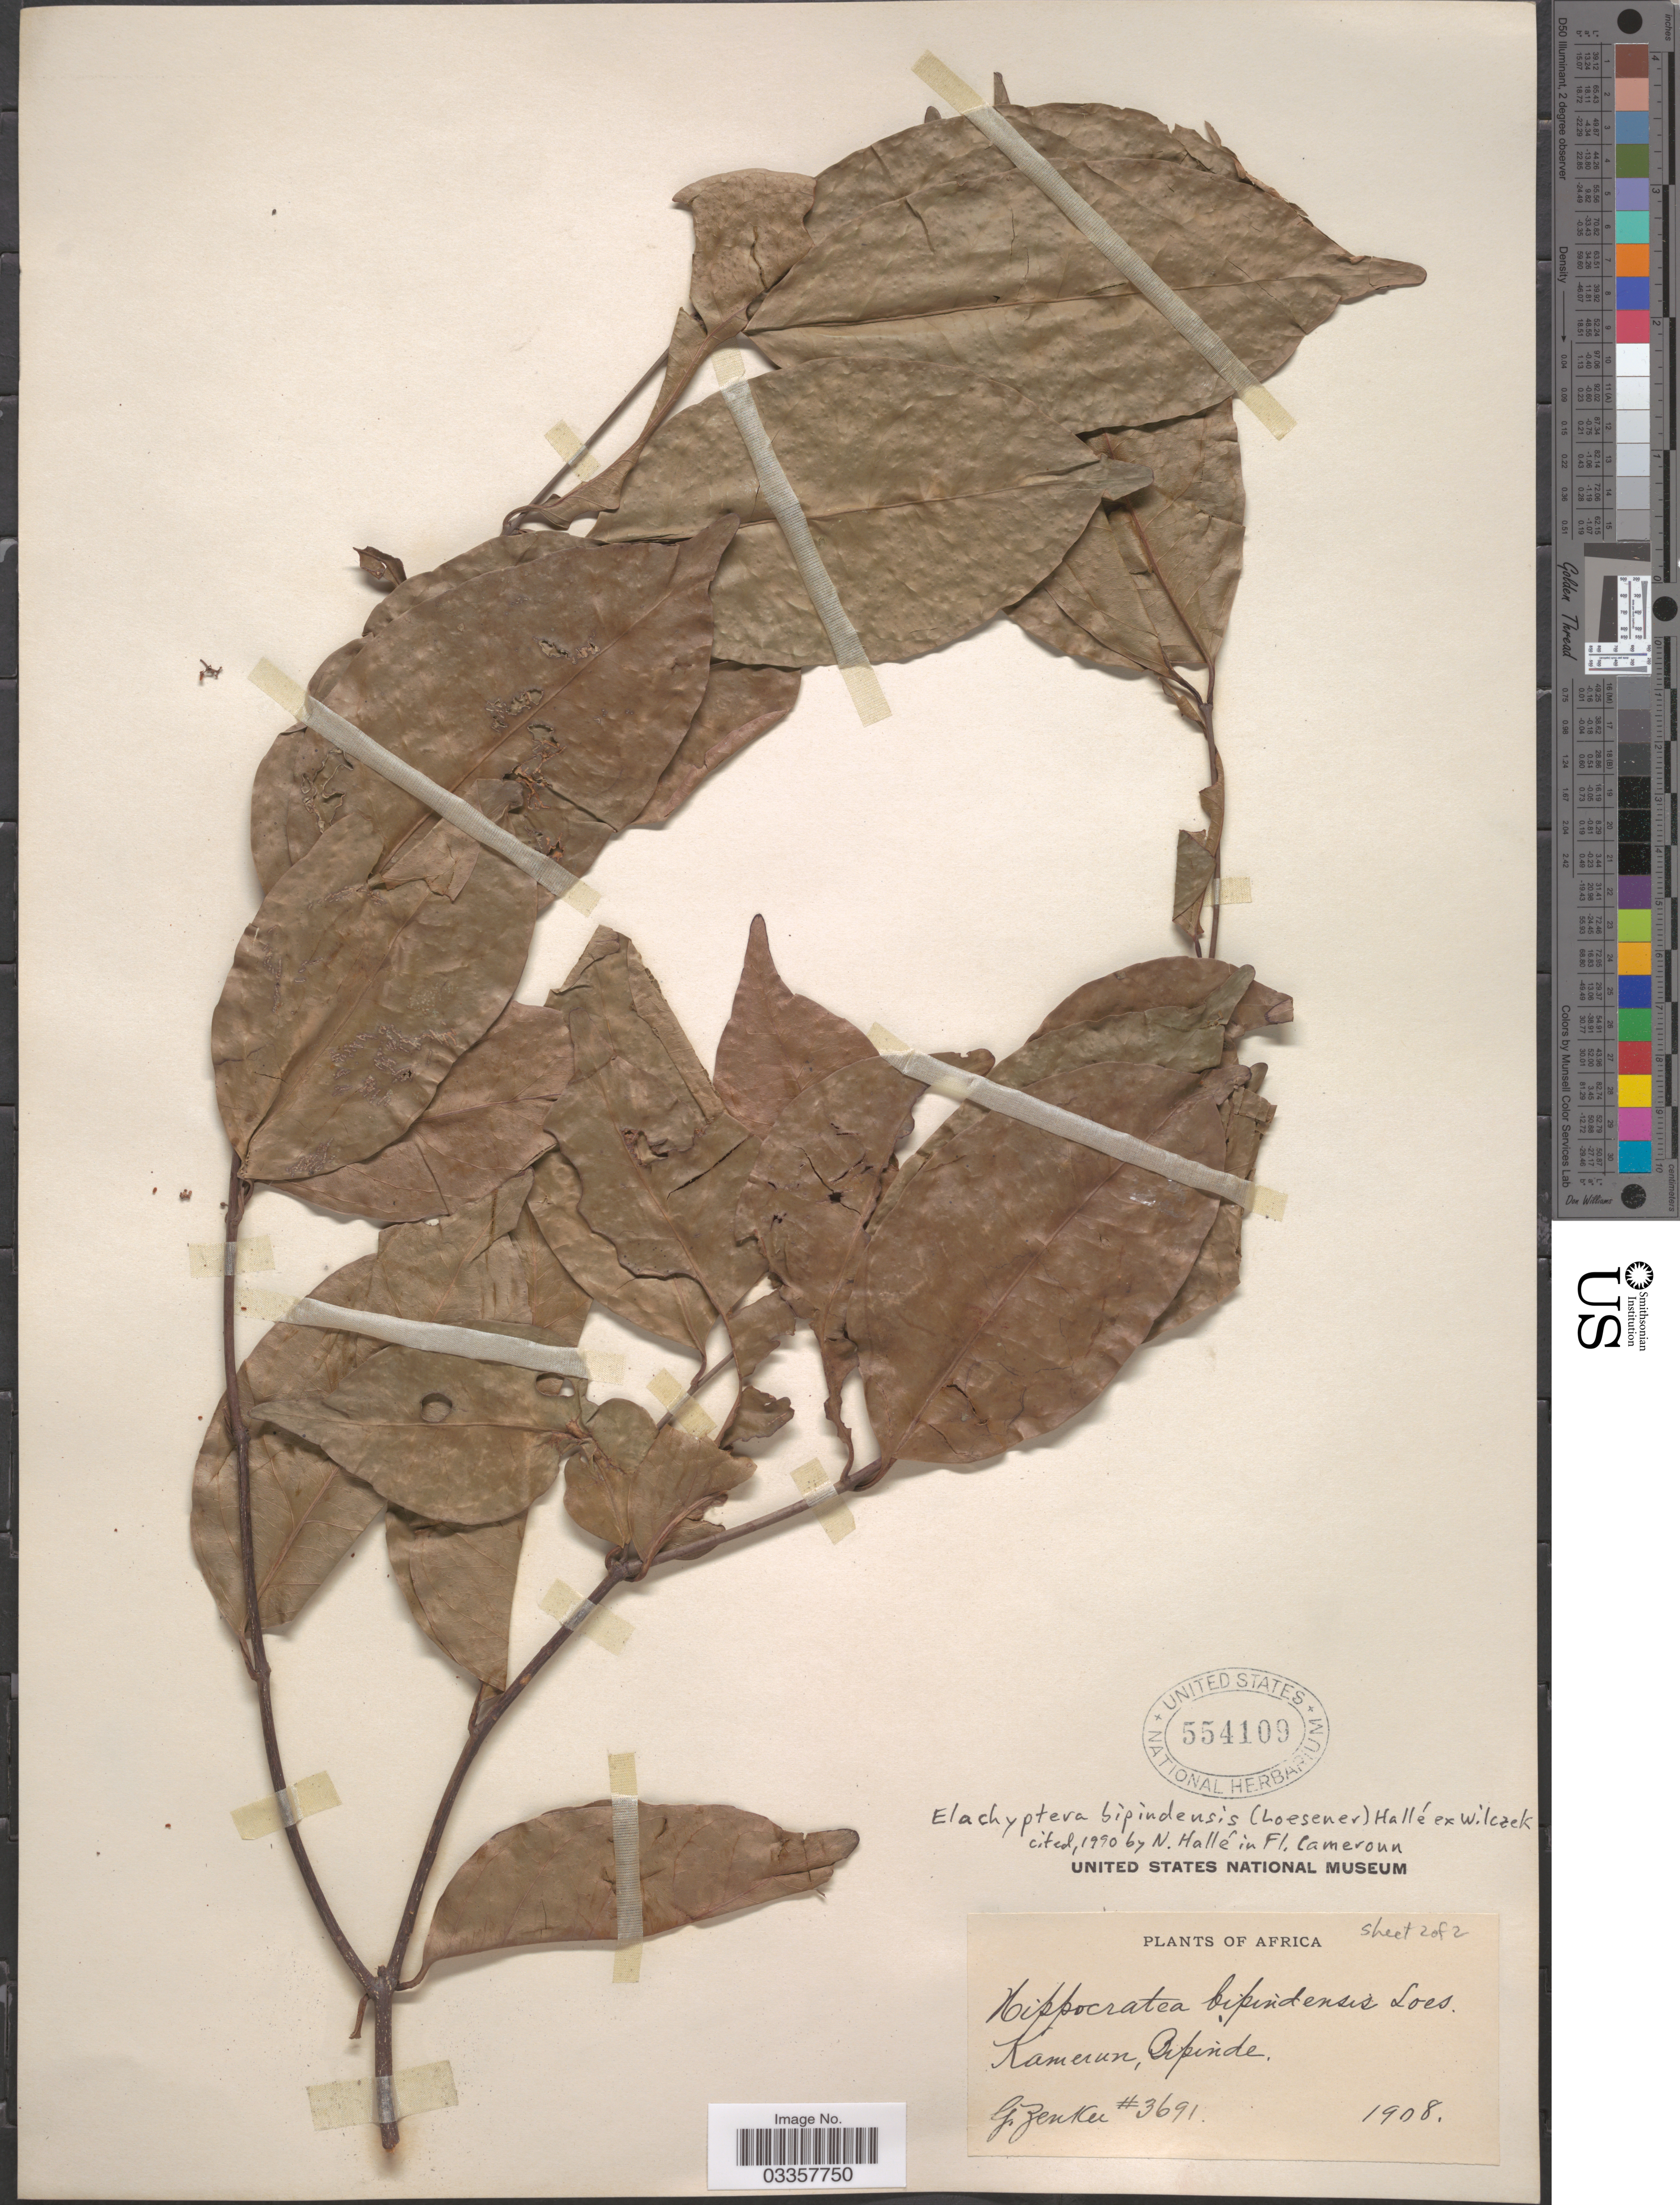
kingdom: Plantae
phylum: Tracheophyta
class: Magnoliopsida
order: Celastrales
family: Celastraceae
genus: Elachyptera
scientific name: Elachyptera bipindensis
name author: R. Wilczek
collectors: G. A. Zenker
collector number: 3691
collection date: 1908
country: Cameroon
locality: Kamerun. Bipinde.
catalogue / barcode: US 554109